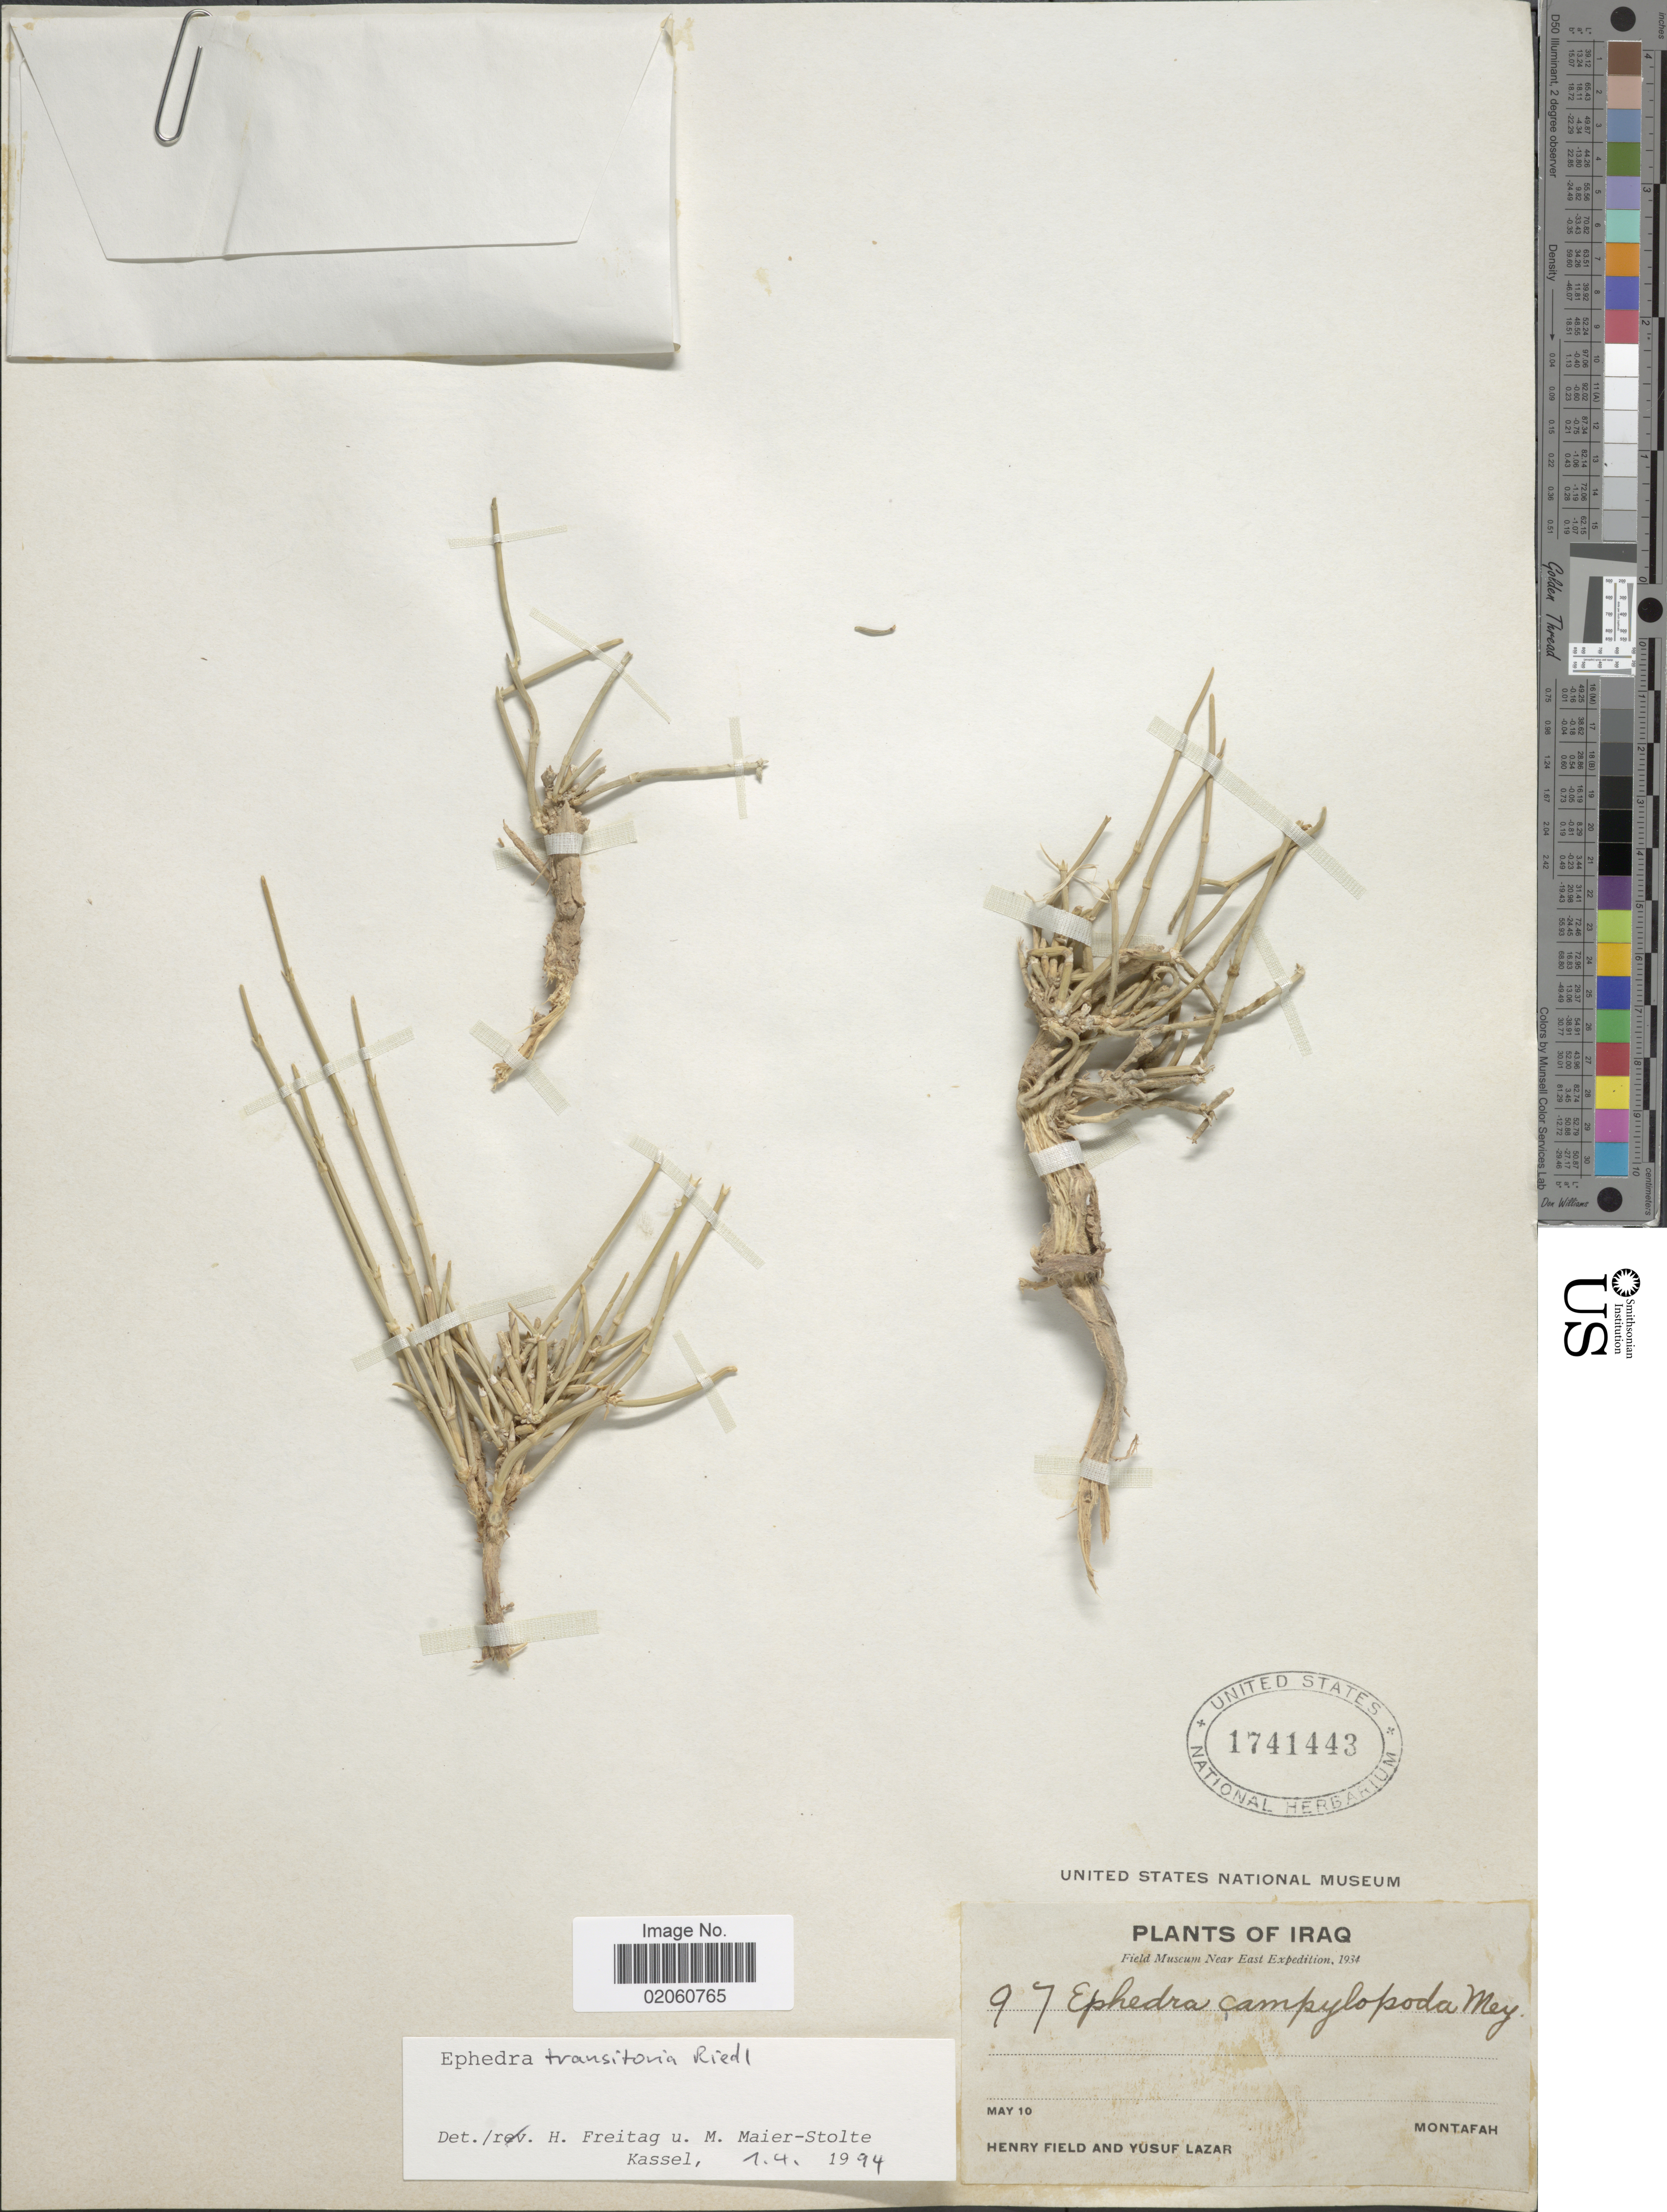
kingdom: Plantae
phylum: Tracheophyta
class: Gnetopsida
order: Ephedrales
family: Ephedraceae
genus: Ephedra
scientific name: Ephedra transitoria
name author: Riedl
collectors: H. Field & Y. Lazar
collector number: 97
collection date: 1934-05-10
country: Iraq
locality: Montafah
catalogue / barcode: US 1741443